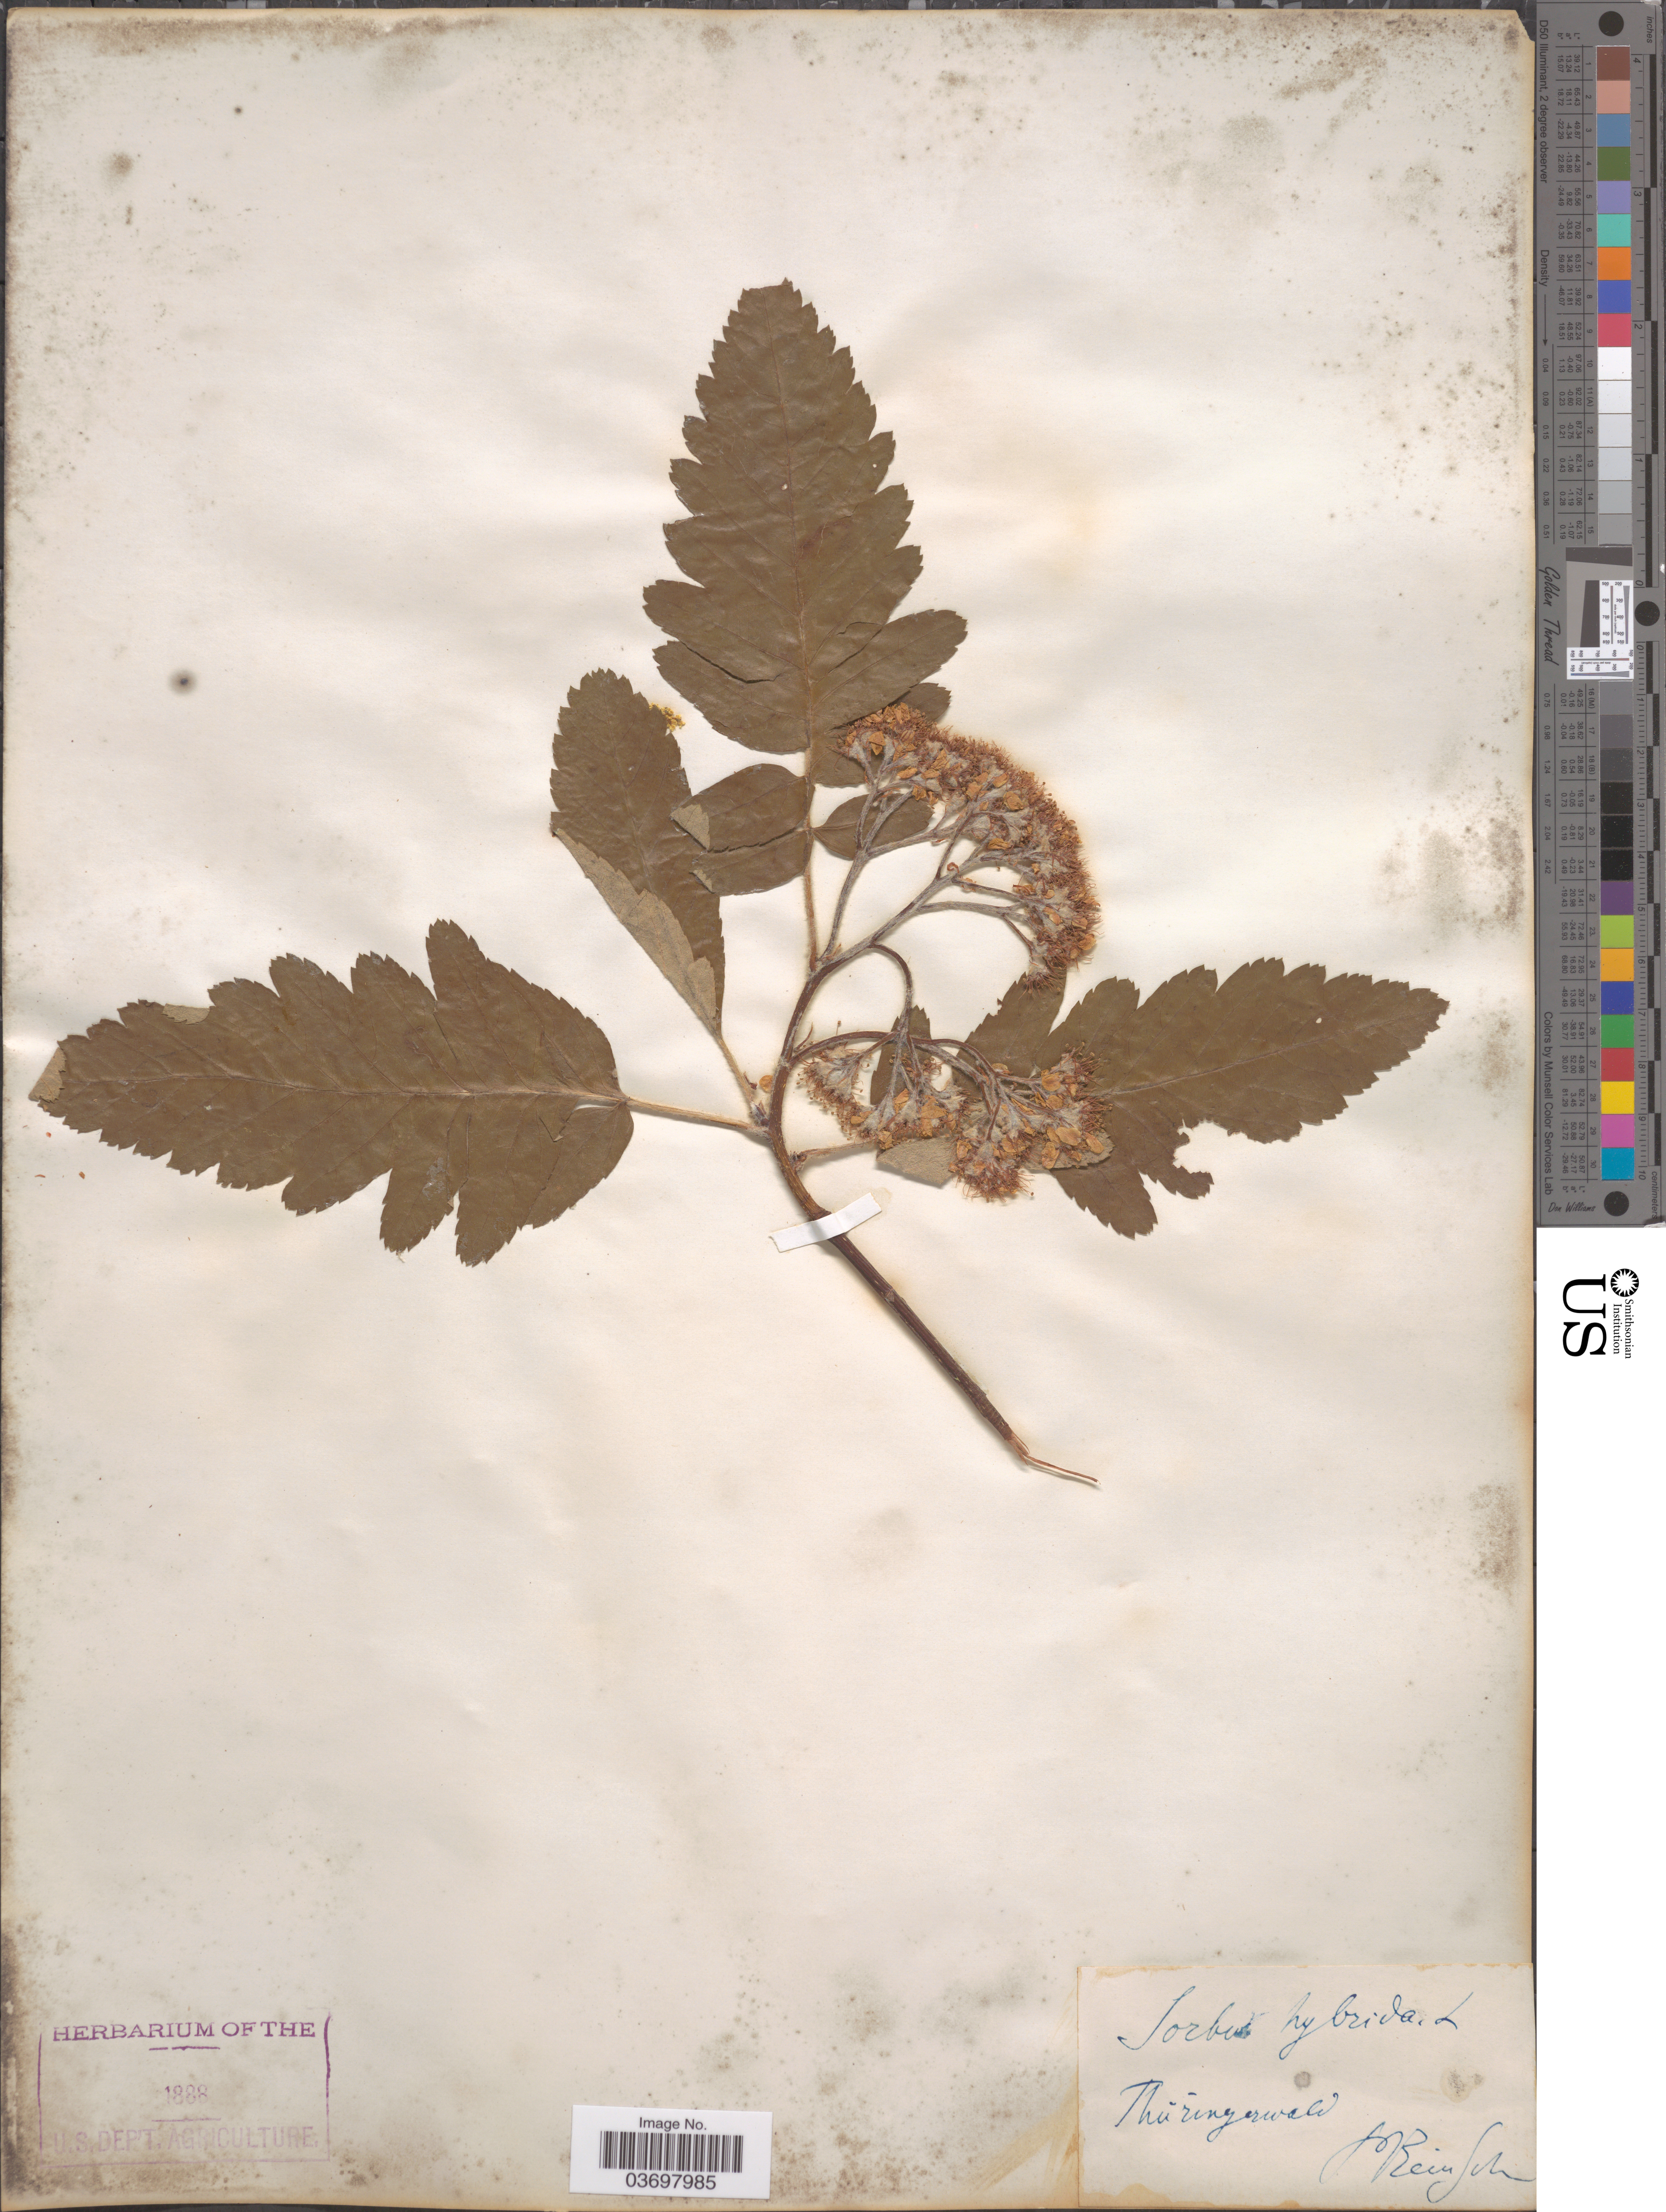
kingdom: Plantae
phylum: Tracheophyta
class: Magnoliopsida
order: Rosales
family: Rosaceae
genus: Sorbus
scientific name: Sorbus hybrida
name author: L.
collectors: P. Reinsch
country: Germany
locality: Thuringerwald.